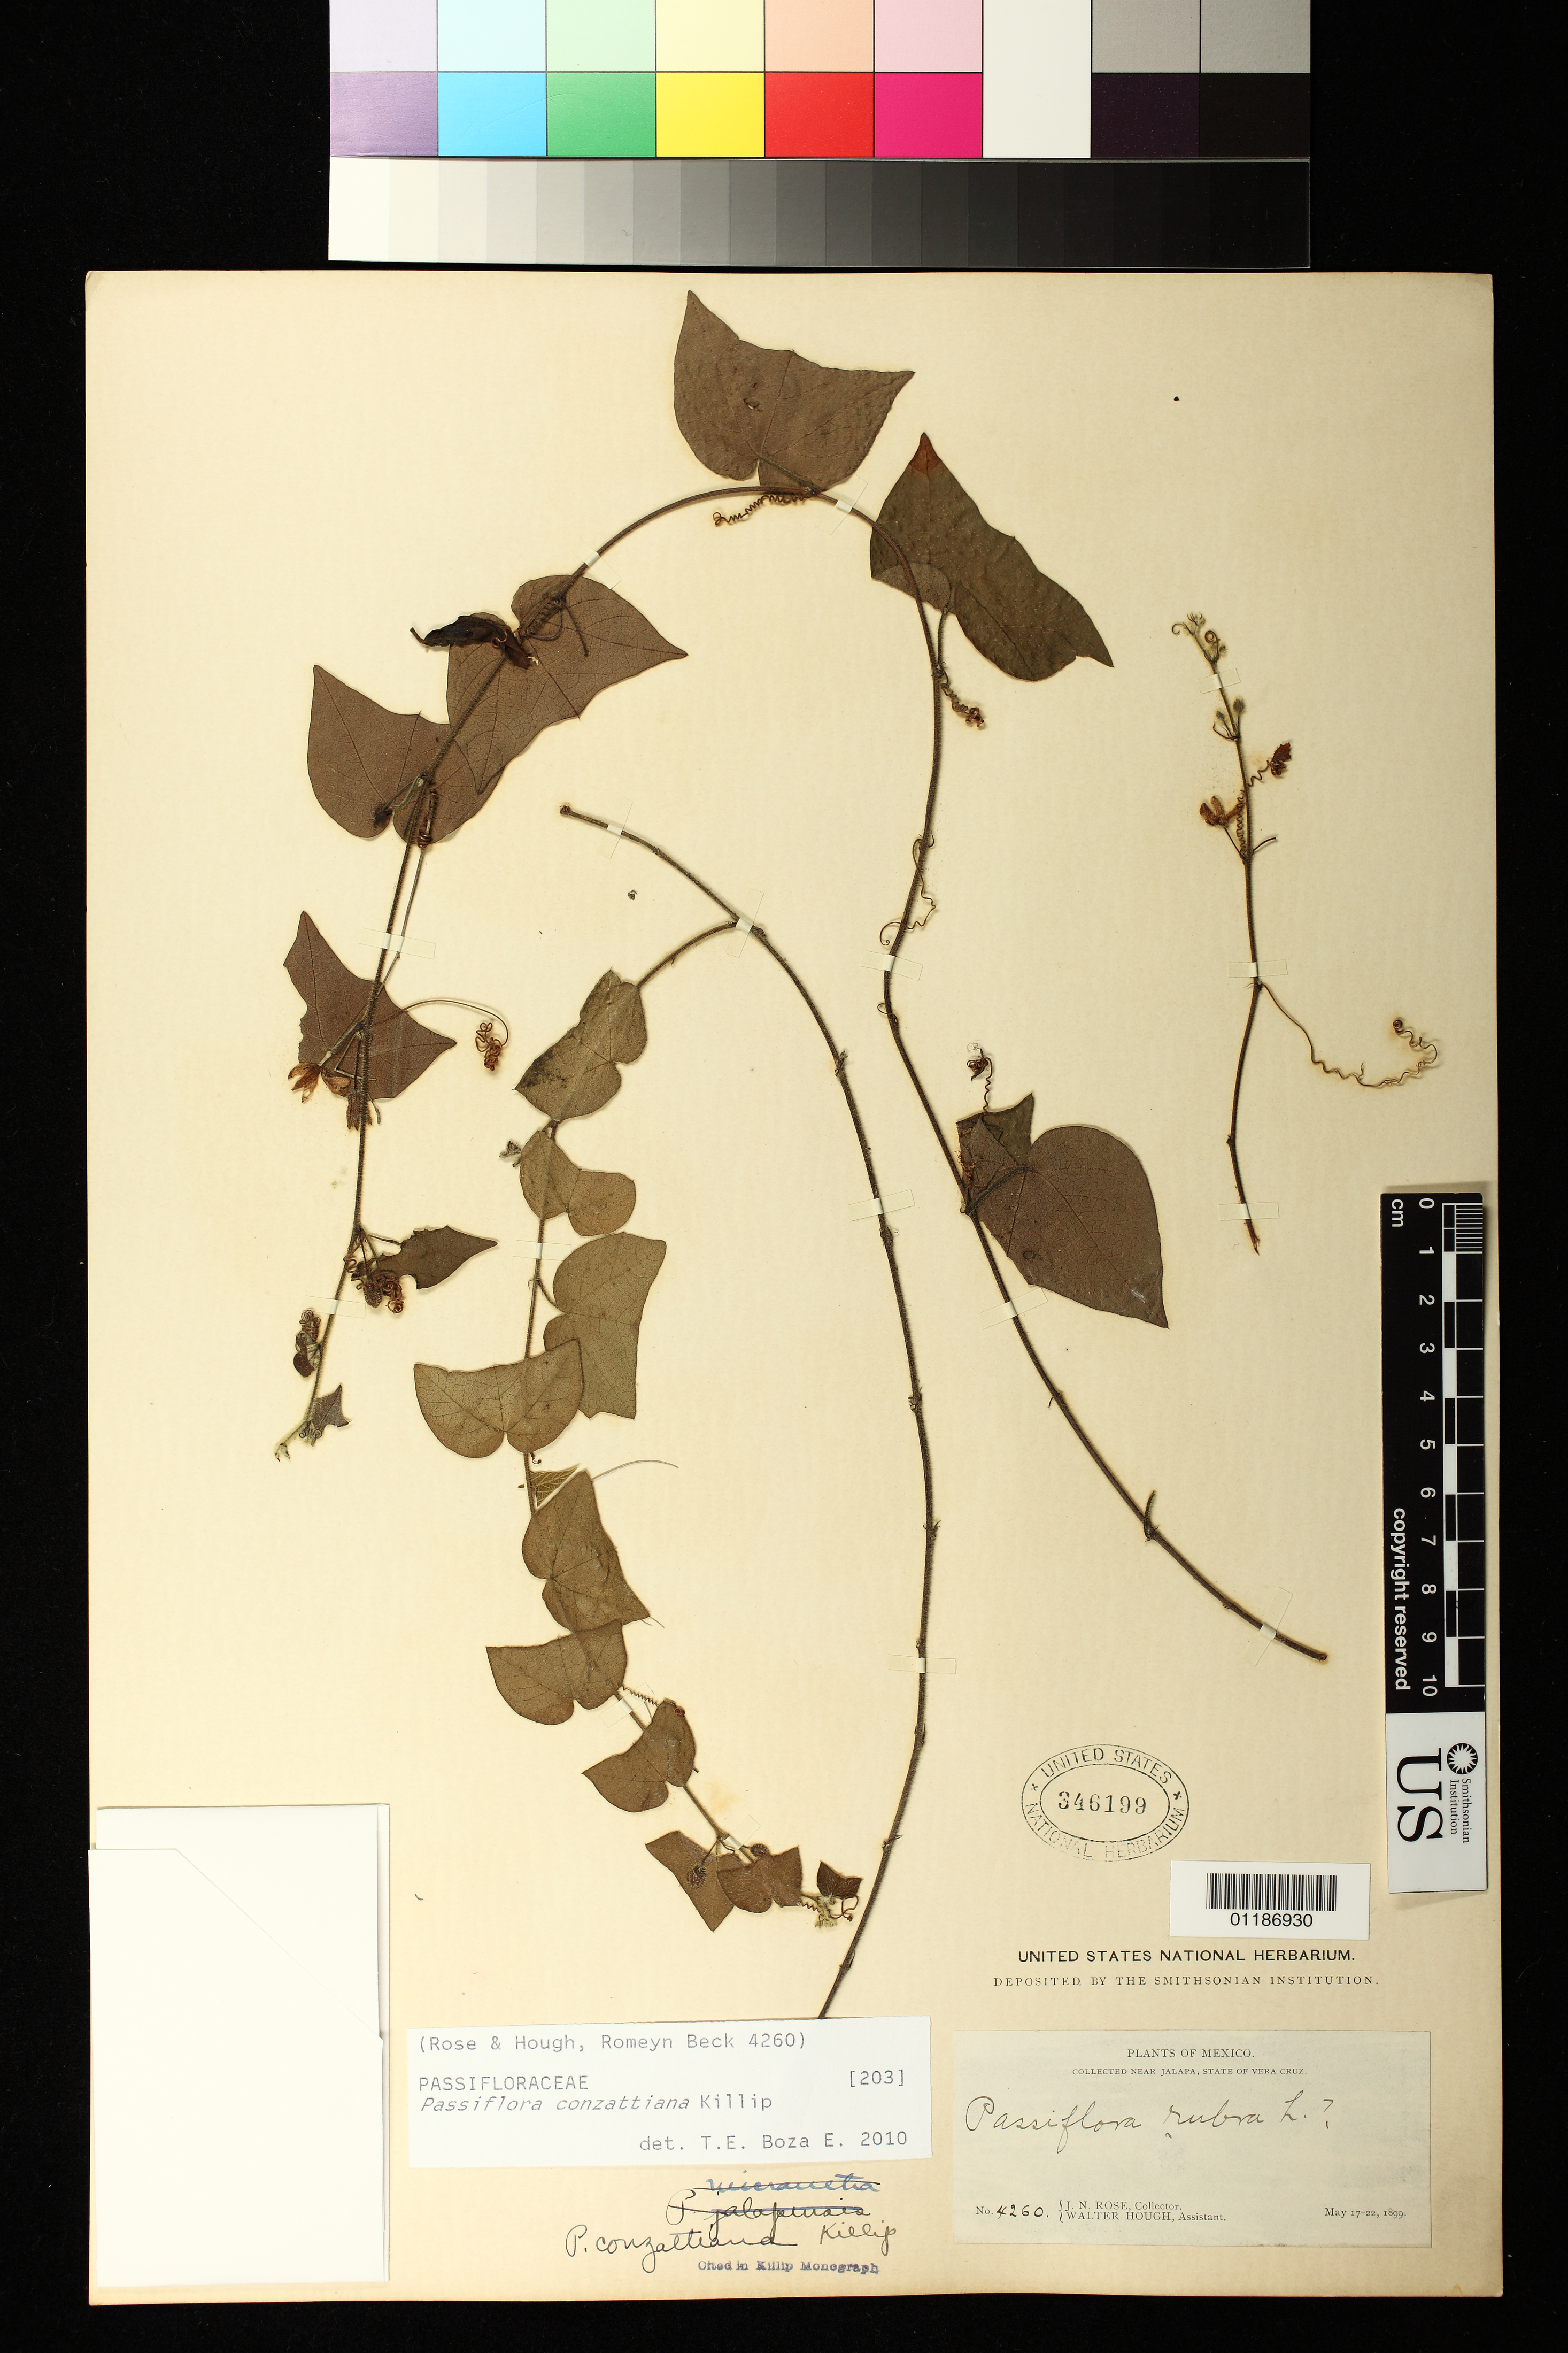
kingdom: Plantae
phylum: Tracheophyta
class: Magnoliopsida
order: Malpighiales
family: Passifloraceae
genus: Passiflora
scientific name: Passiflora conzattiana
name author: Killip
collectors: J. N. Rose & W. Hough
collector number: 4260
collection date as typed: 17 May 1899 to 22 May 1899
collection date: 1899-05-17/1899-05-22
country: Mexico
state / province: Veracruz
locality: near Jalapa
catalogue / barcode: US 346199